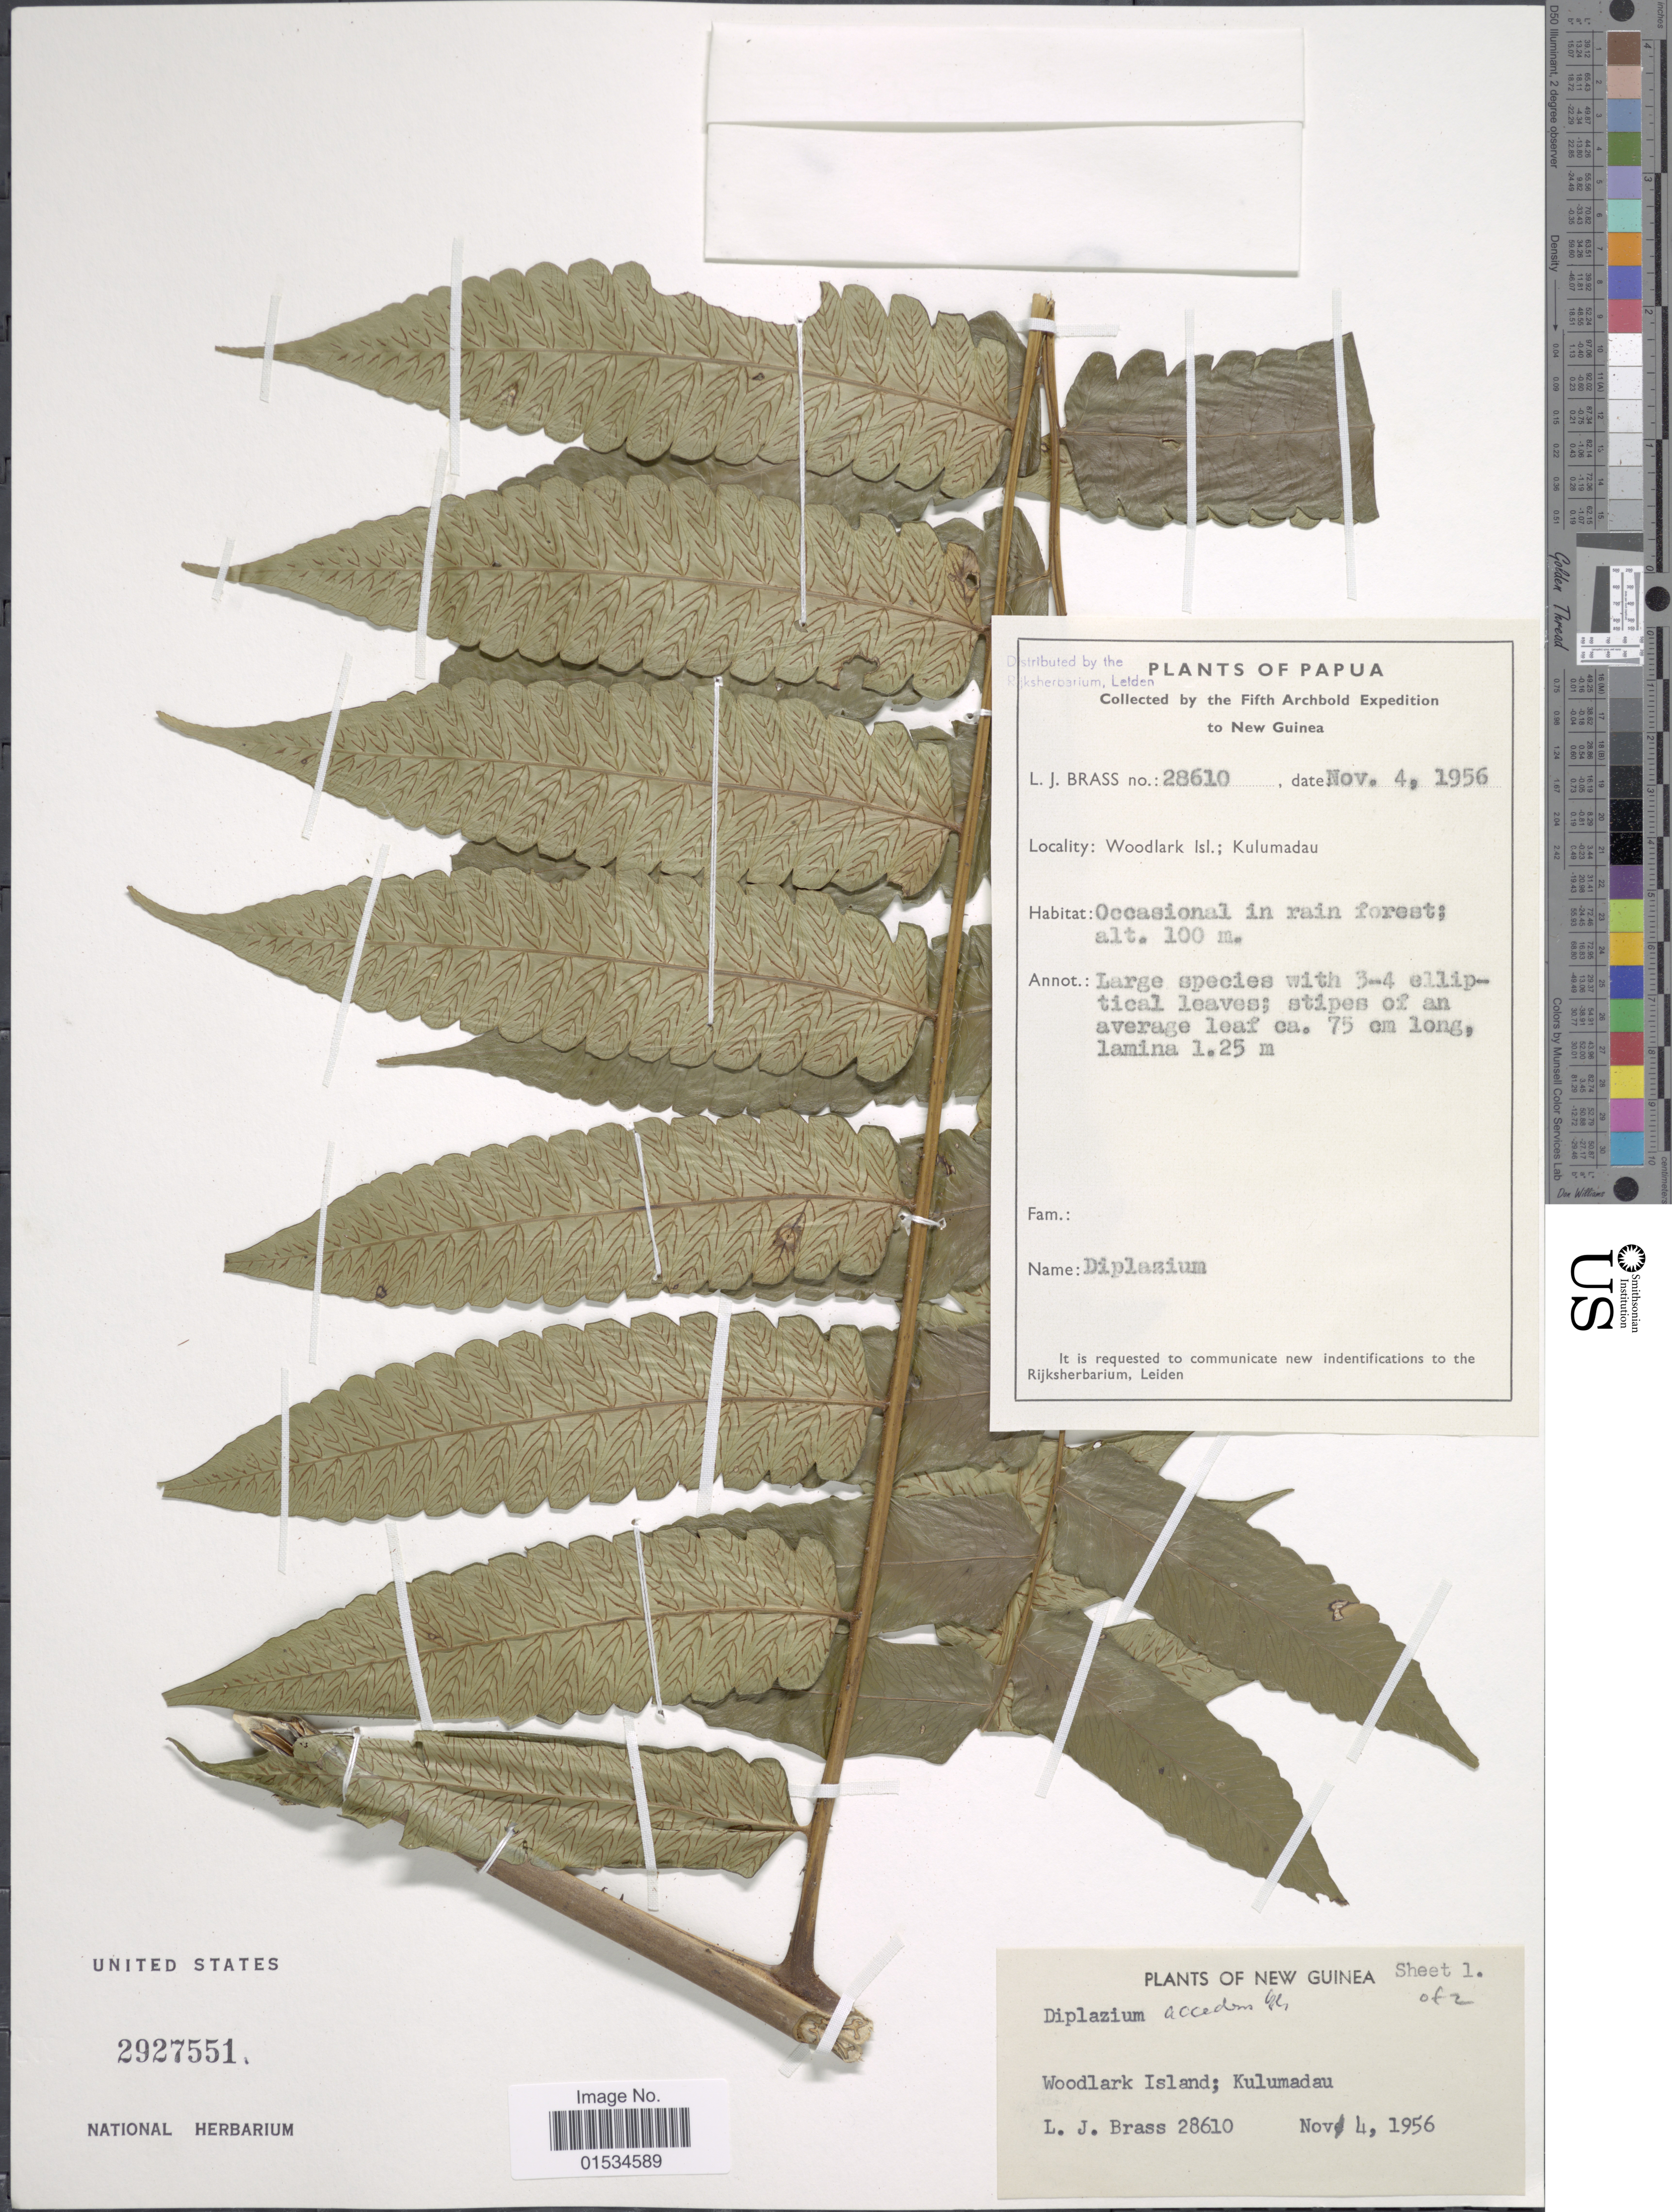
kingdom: Plantae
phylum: Tracheophyta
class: Polypodiopsida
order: Polypodiales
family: Athyriaceae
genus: Diplazium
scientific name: Diplazium accendens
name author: Blume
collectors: L. J. Brass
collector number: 28610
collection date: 1956-11-04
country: Papua New Guinea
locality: Kulumadau, Woodlark, New Guinea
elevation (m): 100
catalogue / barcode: US 2927551